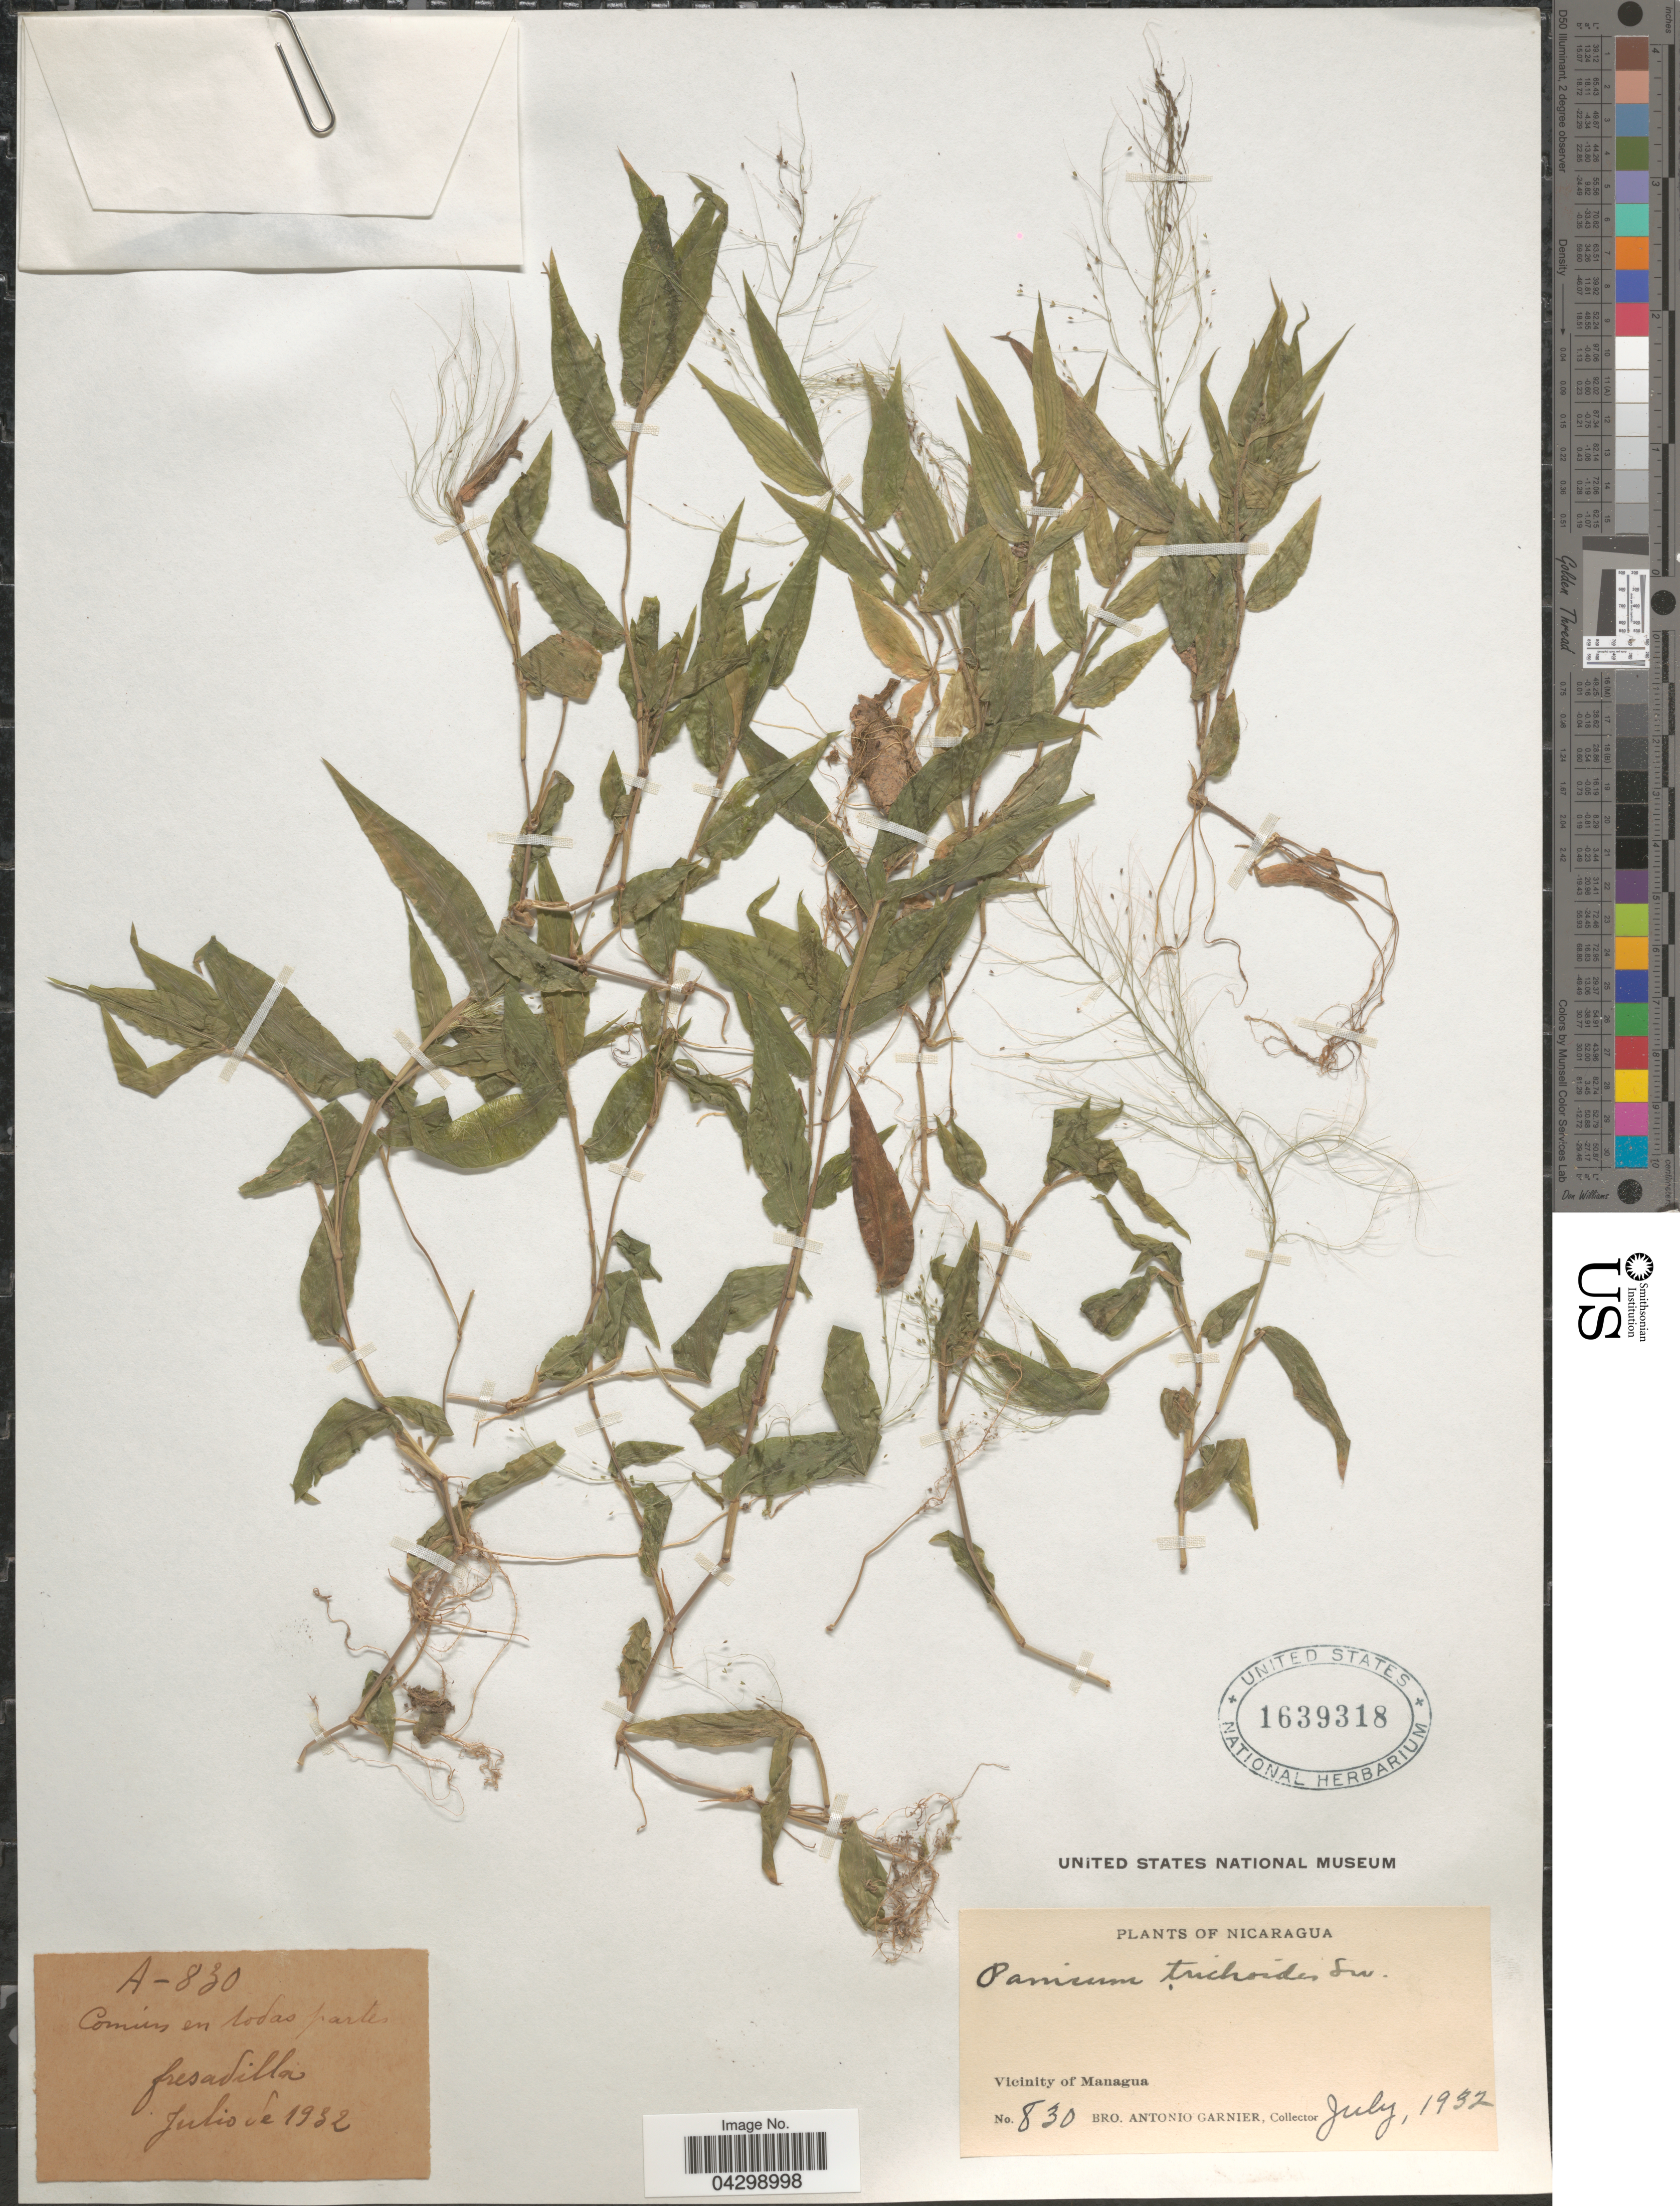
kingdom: Plantae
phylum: Tracheophyta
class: Liliopsida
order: Poales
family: Poaceae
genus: Panicum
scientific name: Panicum trichoides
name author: Sw.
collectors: Bro. A. Garnier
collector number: A-830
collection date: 1932-07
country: Nicaragua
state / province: Managua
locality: Vicinity of Managas. Común en todas partes fresadilla.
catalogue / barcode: US 1639318